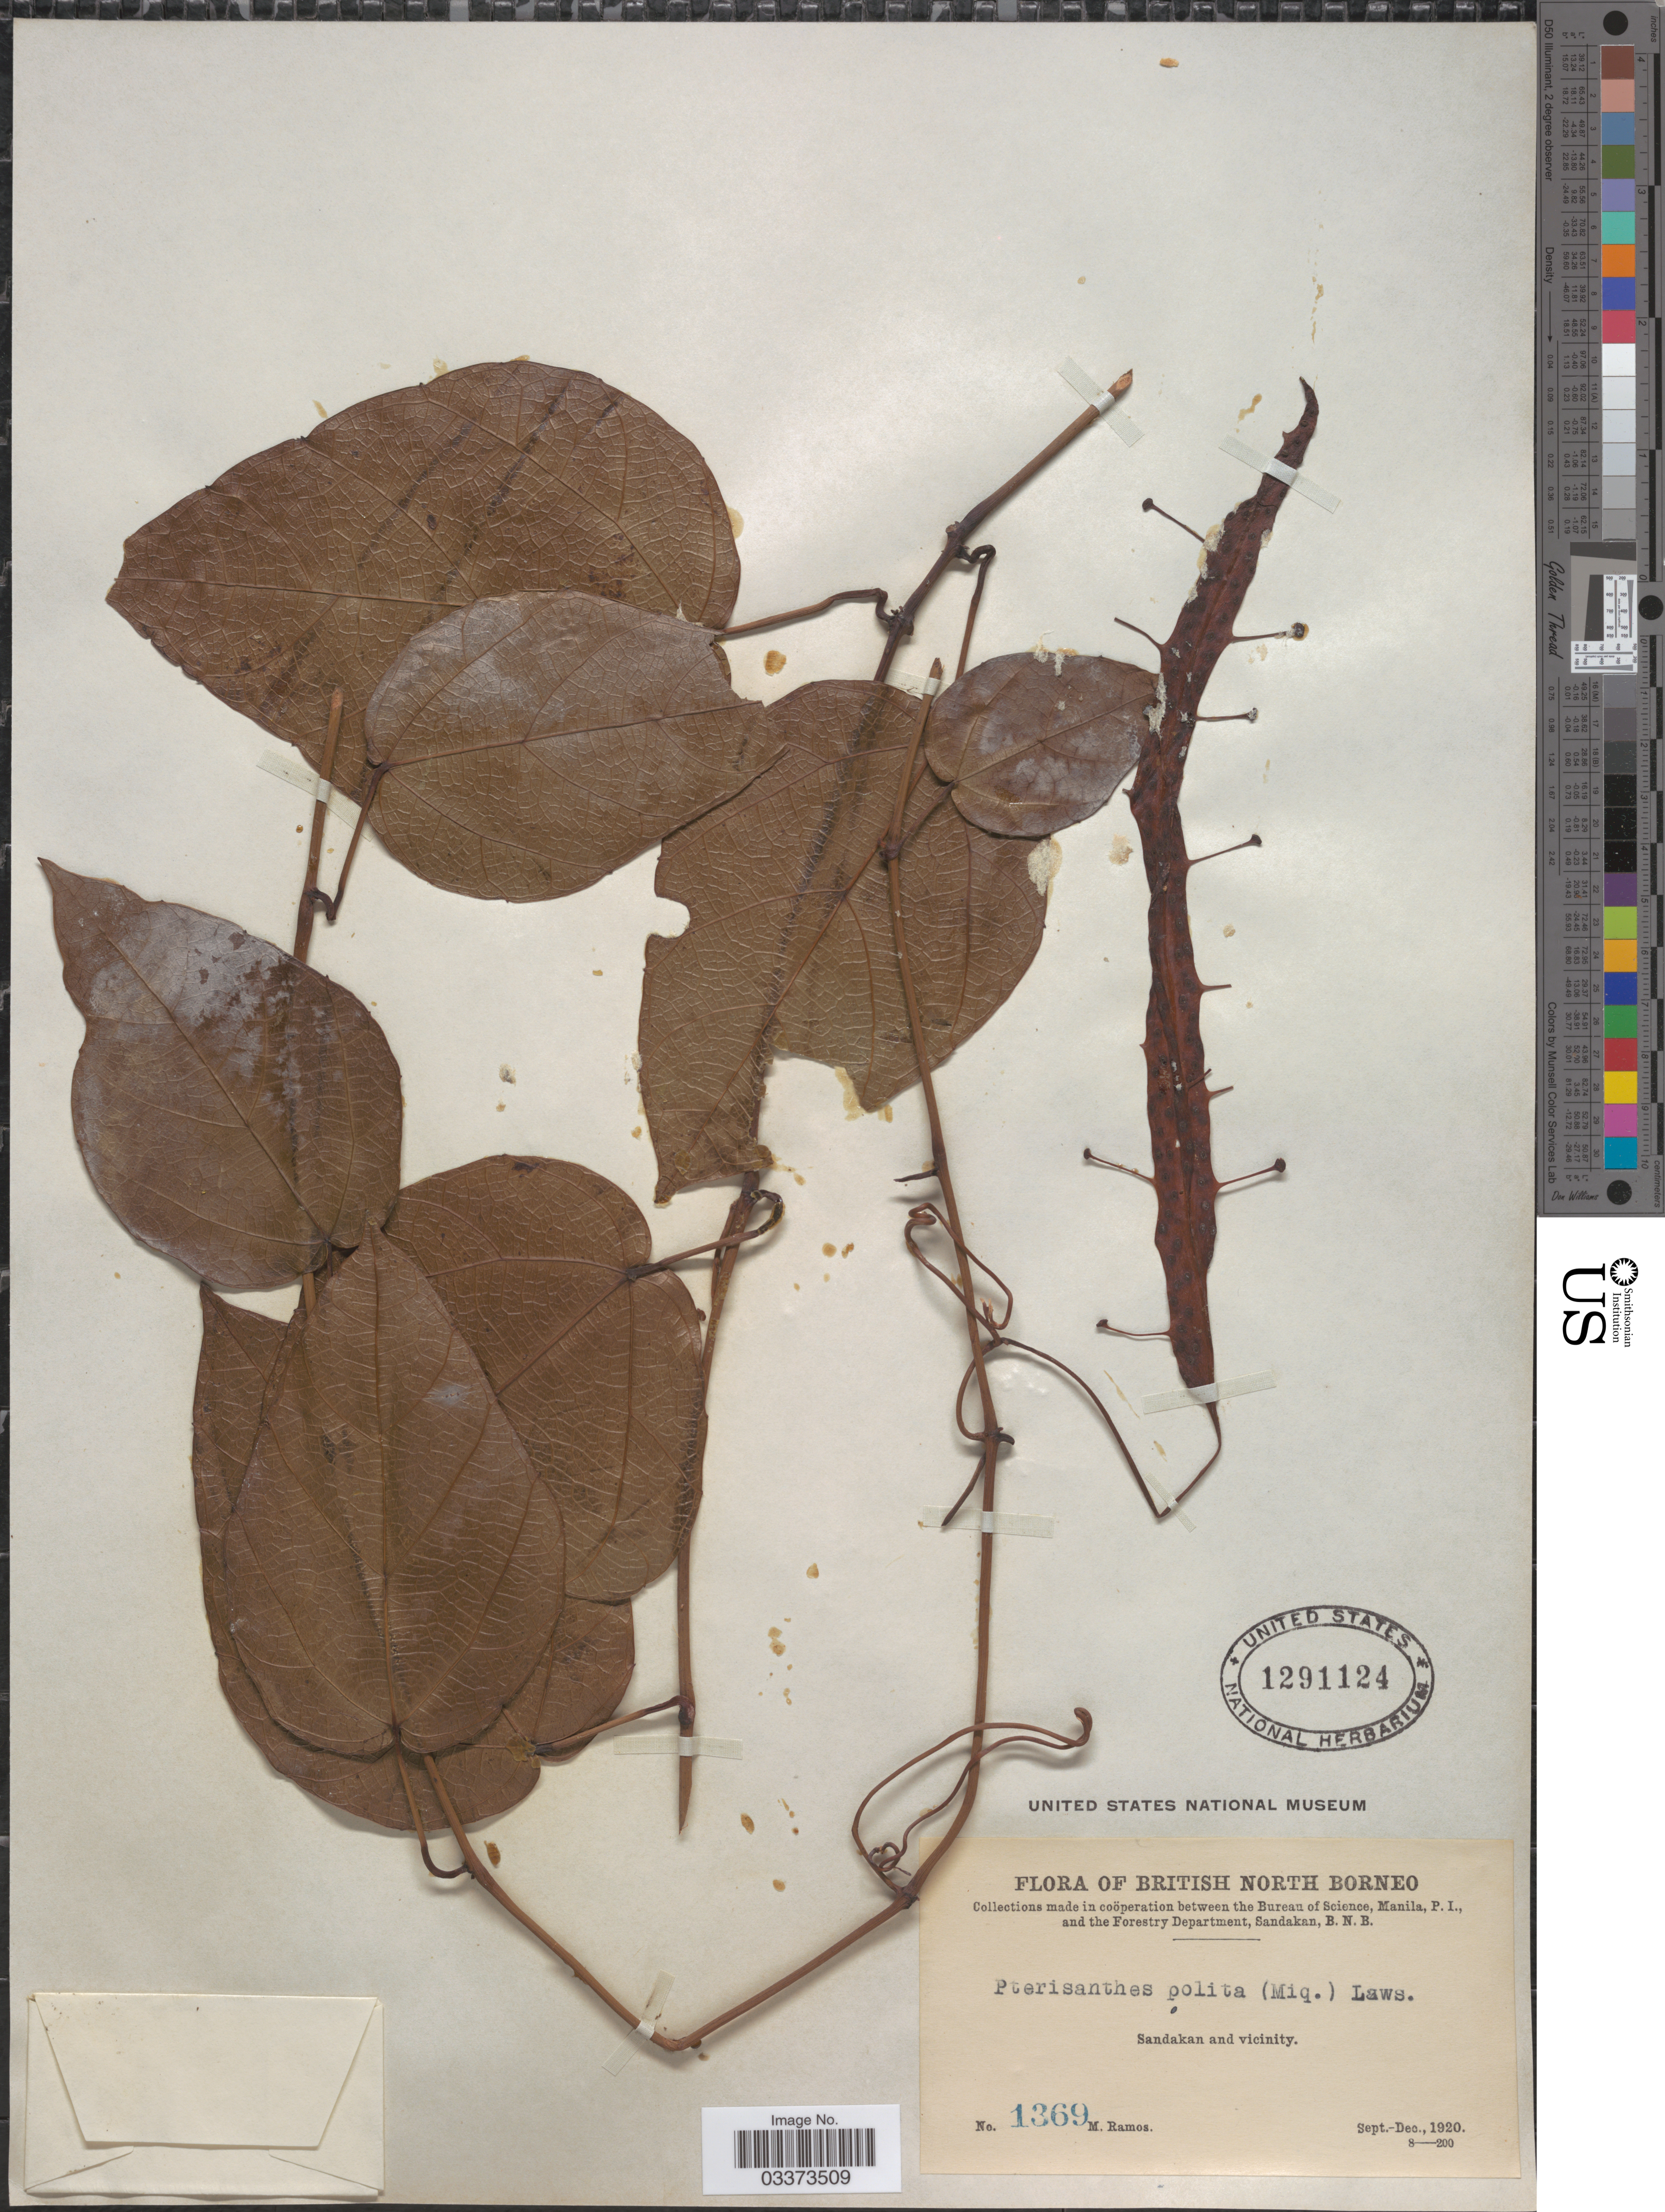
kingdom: Plantae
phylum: Tracheophyta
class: Magnoliopsida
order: Vitales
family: Vitaceae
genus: Pterisanthes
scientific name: Pterisanthes polita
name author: M.A. Lawson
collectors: M. Ramos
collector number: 1369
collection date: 1920-09/1920-12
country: Malaysia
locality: British North Borneo. Sandakan and vicinity.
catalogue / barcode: US 1291124